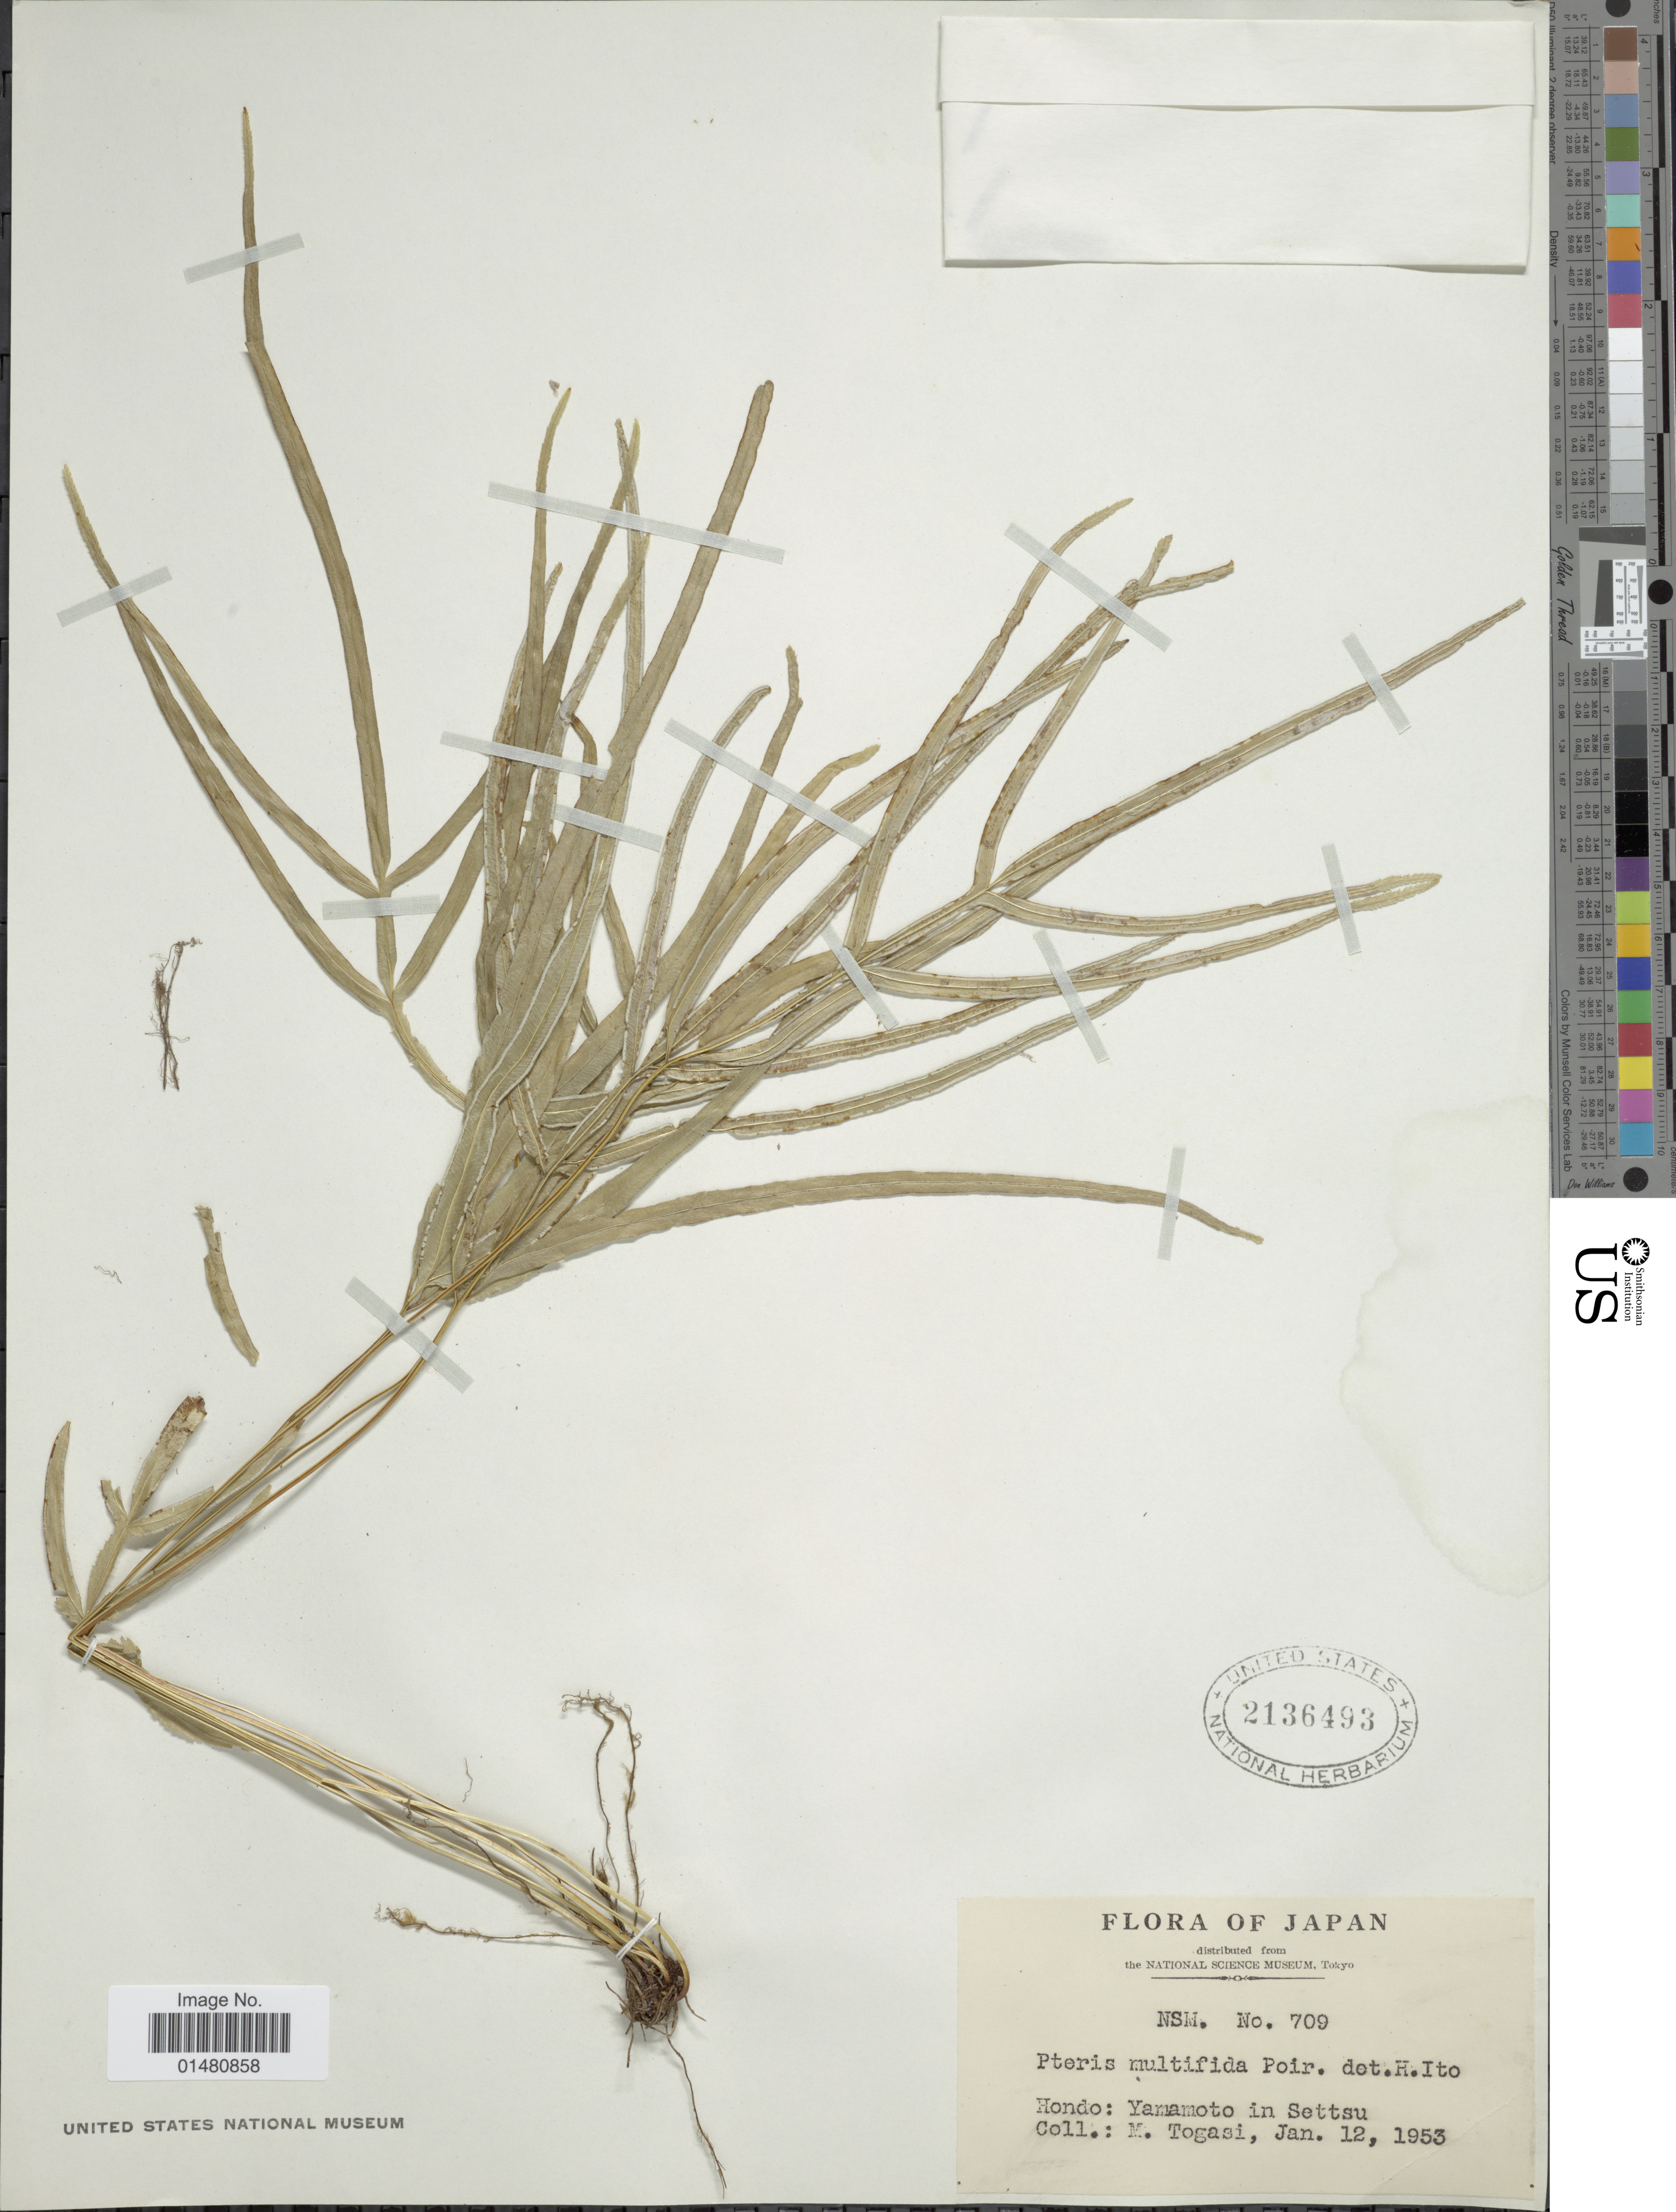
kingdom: Plantae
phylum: Tracheophyta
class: Polypodiopsida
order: Polypodiales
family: Pteridaceae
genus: Pteris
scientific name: Pteris multifida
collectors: M. Togasi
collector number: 709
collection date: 1953-01-12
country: Japan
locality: Hondo: Yamamoto in Settsu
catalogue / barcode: US 2136493